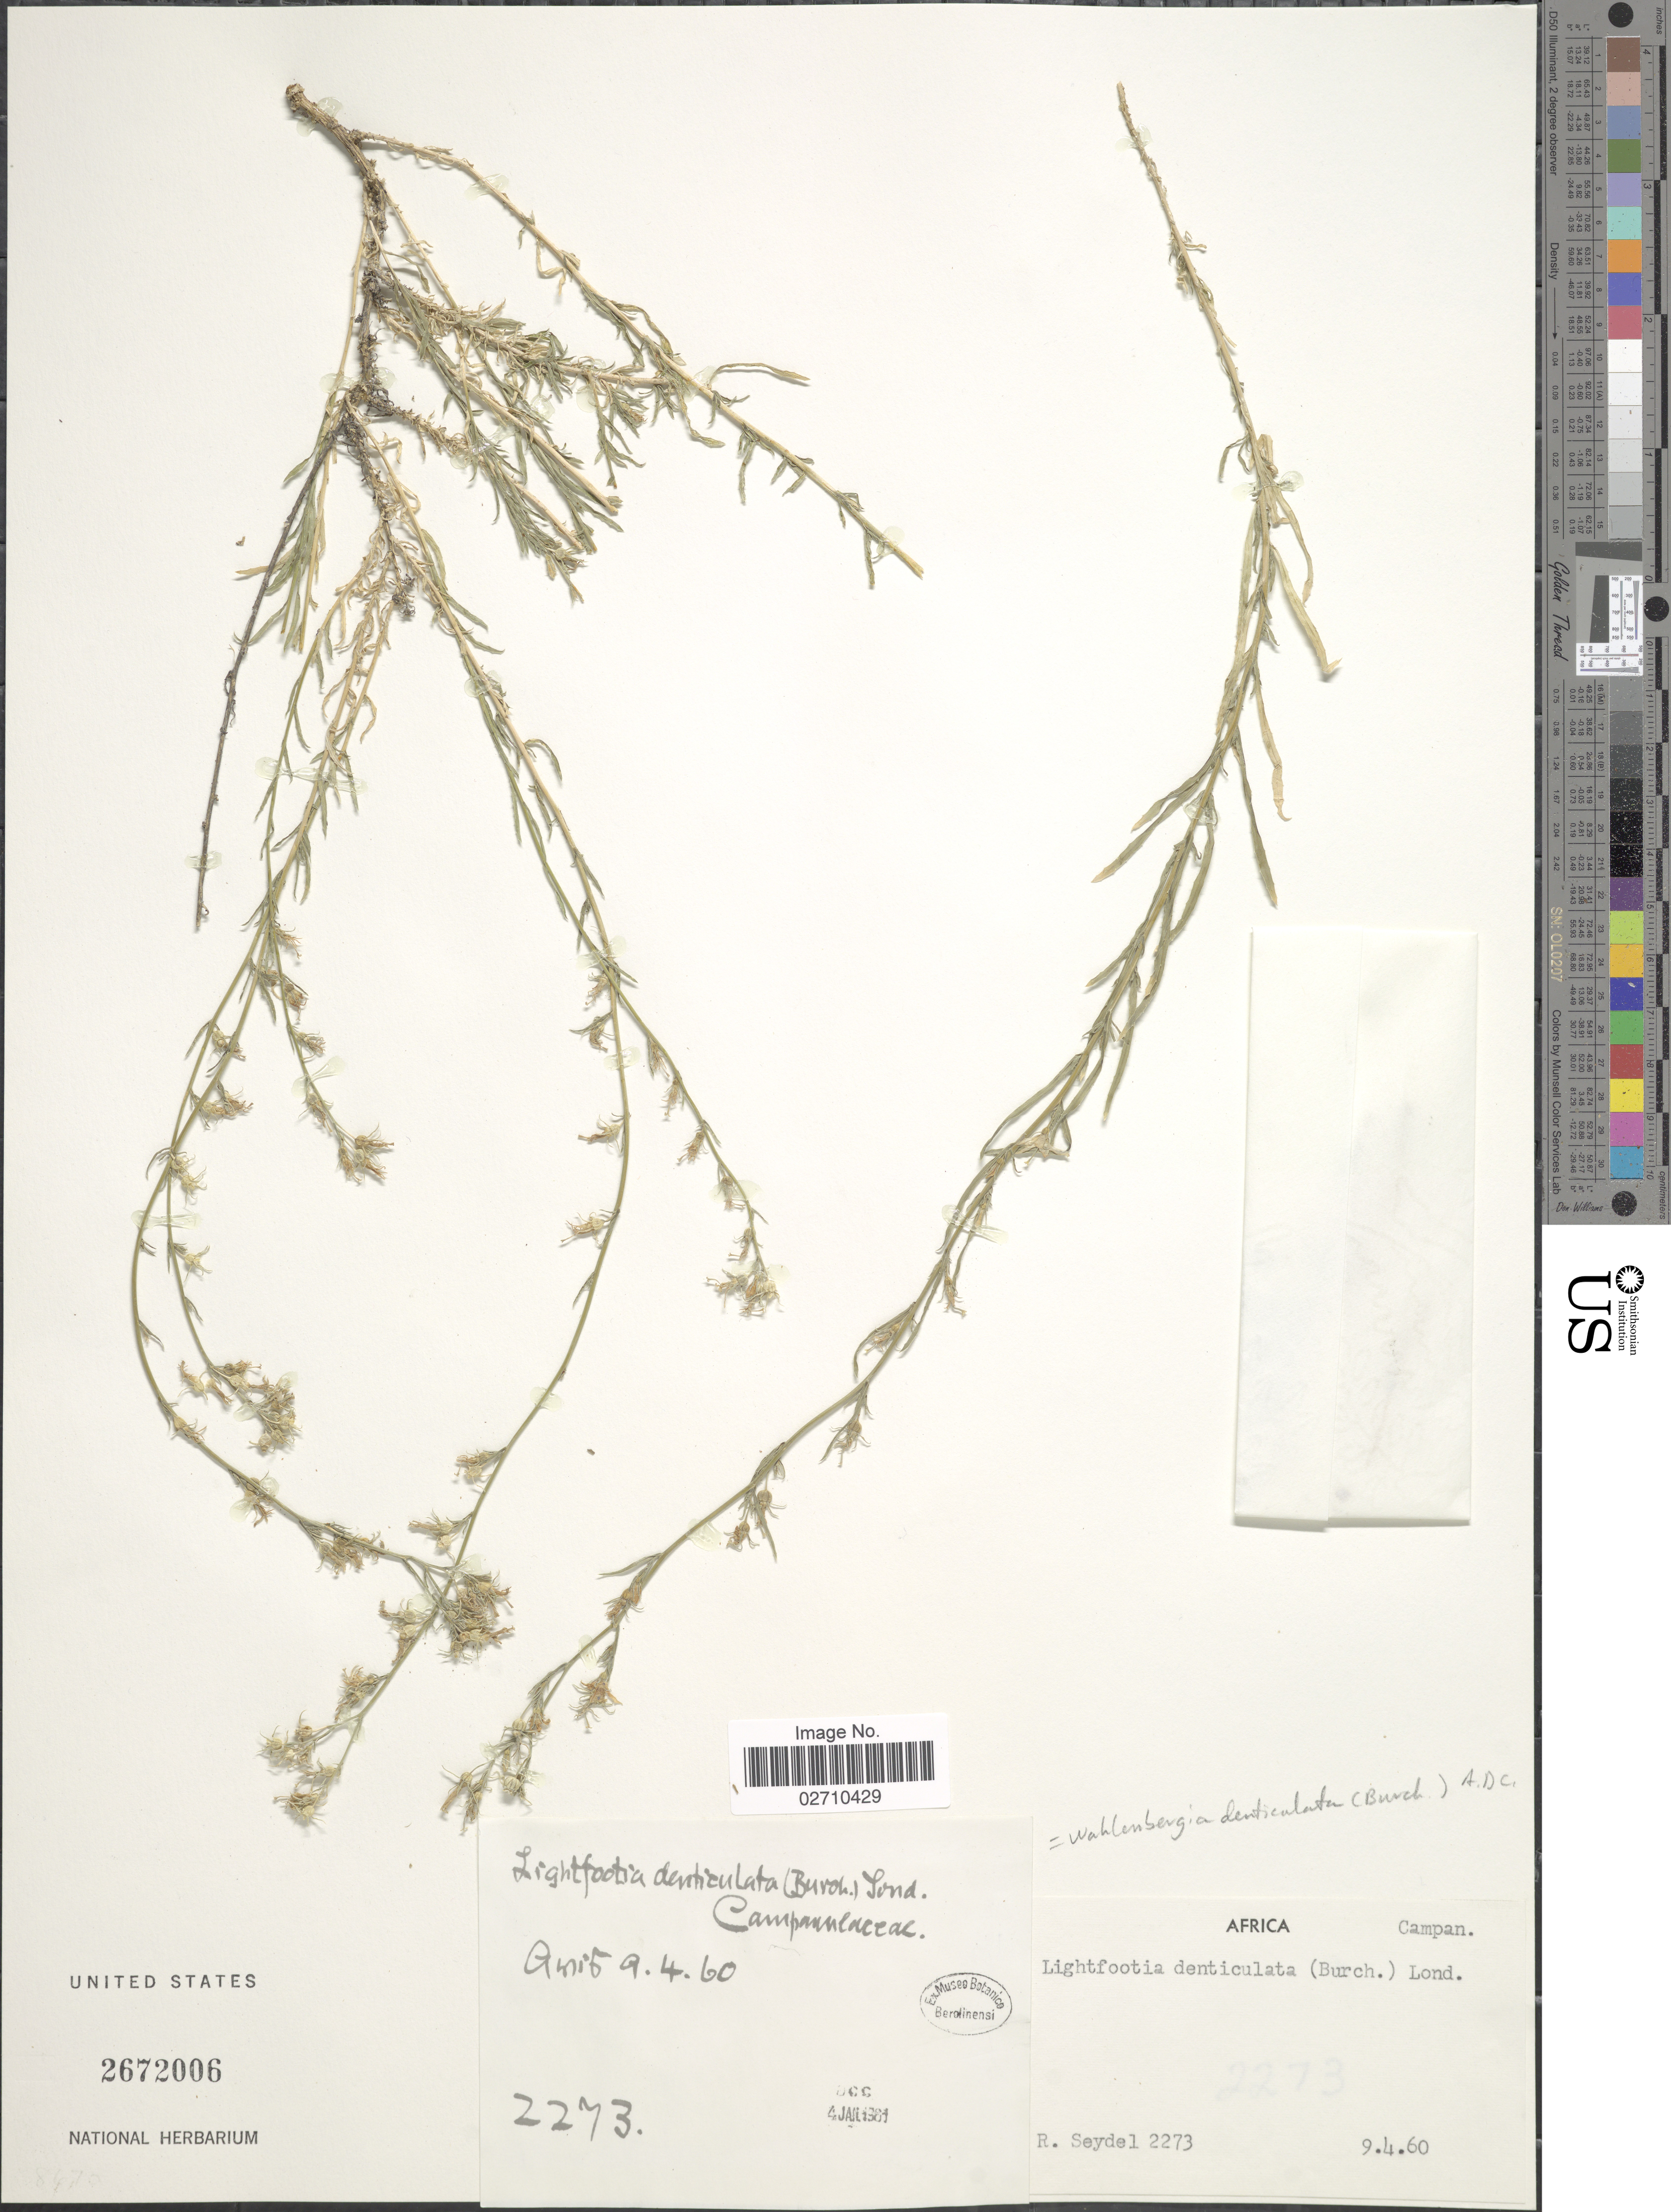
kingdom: Plantae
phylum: Tracheophyta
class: Magnoliopsida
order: Asterales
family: Campanulaceae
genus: Wahlenbergia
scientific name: Wahlenbergia denticulata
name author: (Burch.) A. DC.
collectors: R. Seydel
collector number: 2273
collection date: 1960-04-09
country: Namibia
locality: Avis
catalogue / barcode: US 2672006